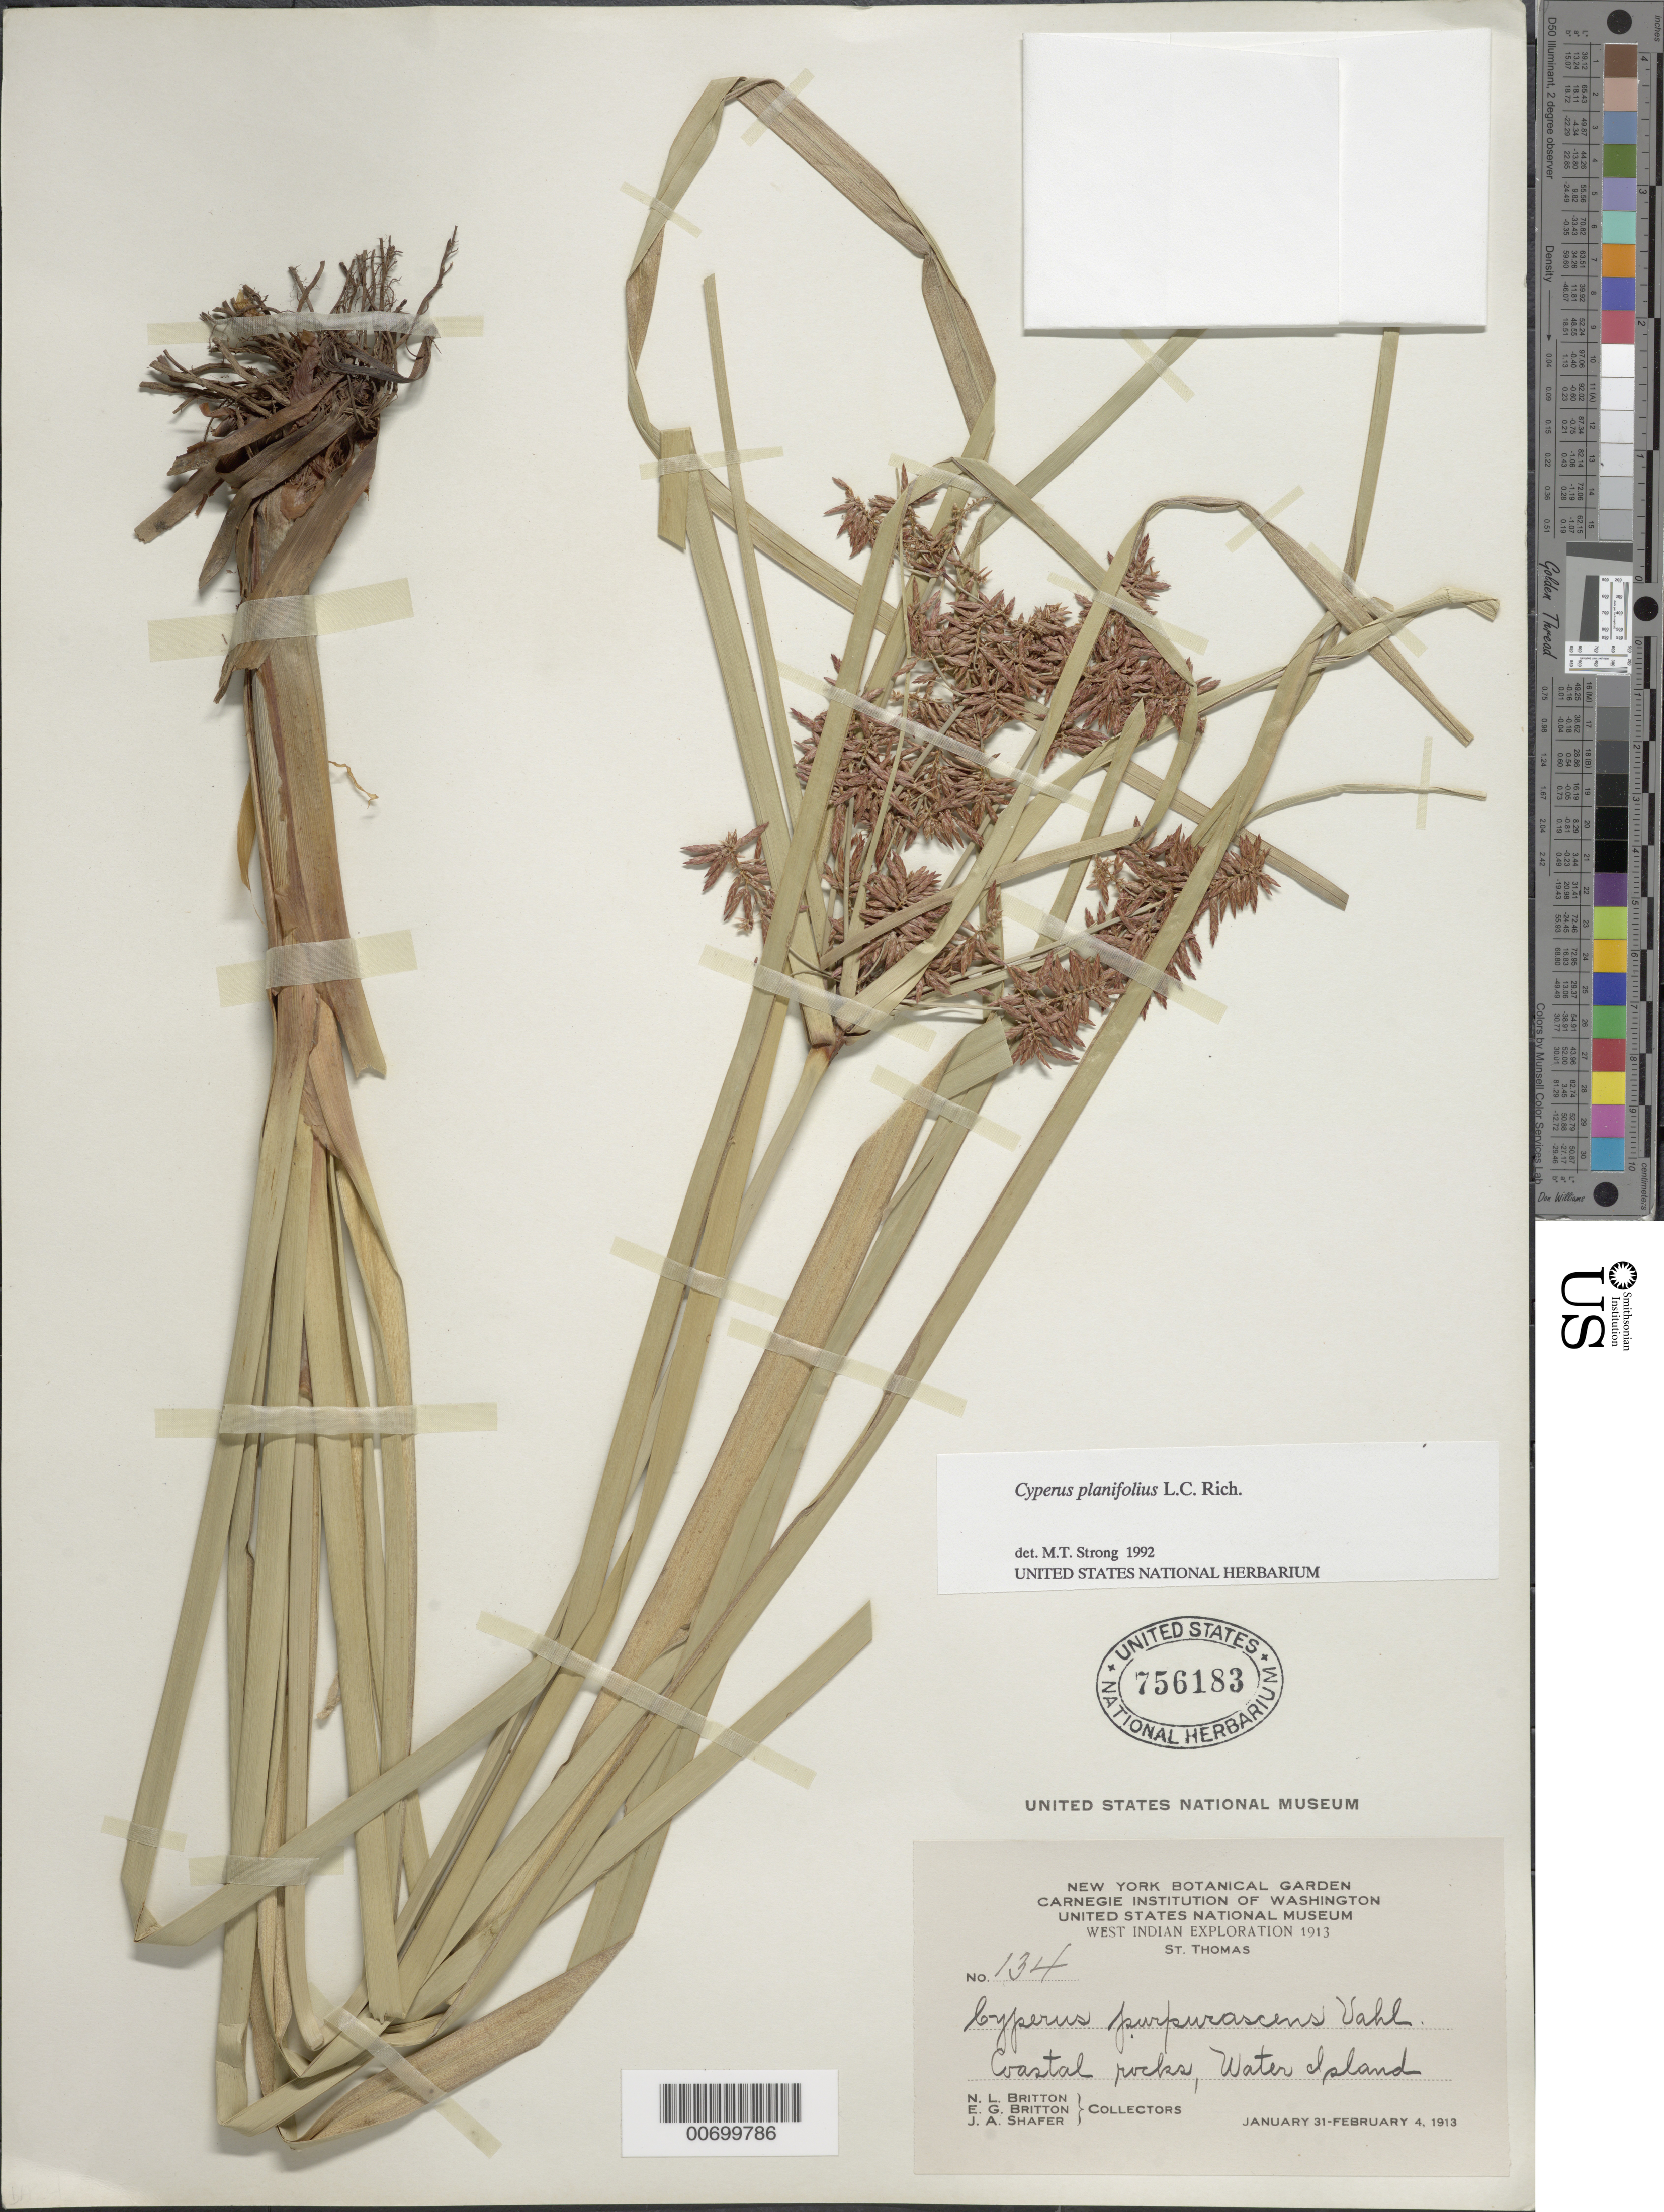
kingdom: Plantae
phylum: Tracheophyta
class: Liliopsida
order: Poales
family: Cyperaceae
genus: Cyperus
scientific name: Cyperus planifolius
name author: Rich.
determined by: Strong, M. T., (US), Smithsonian Institution - National Museum of Natural History (UNITED STATES)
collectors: N. Britton, E. G. Britton & J. A. Shafer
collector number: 134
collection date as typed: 31 Jan 1913 to 04 Feb 1913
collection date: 1913-01-31/1913-02-04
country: U.S. Virgin Islands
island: St. Thomas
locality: St. Thomas; Water Island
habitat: Coastal rocks.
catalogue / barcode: US 756183